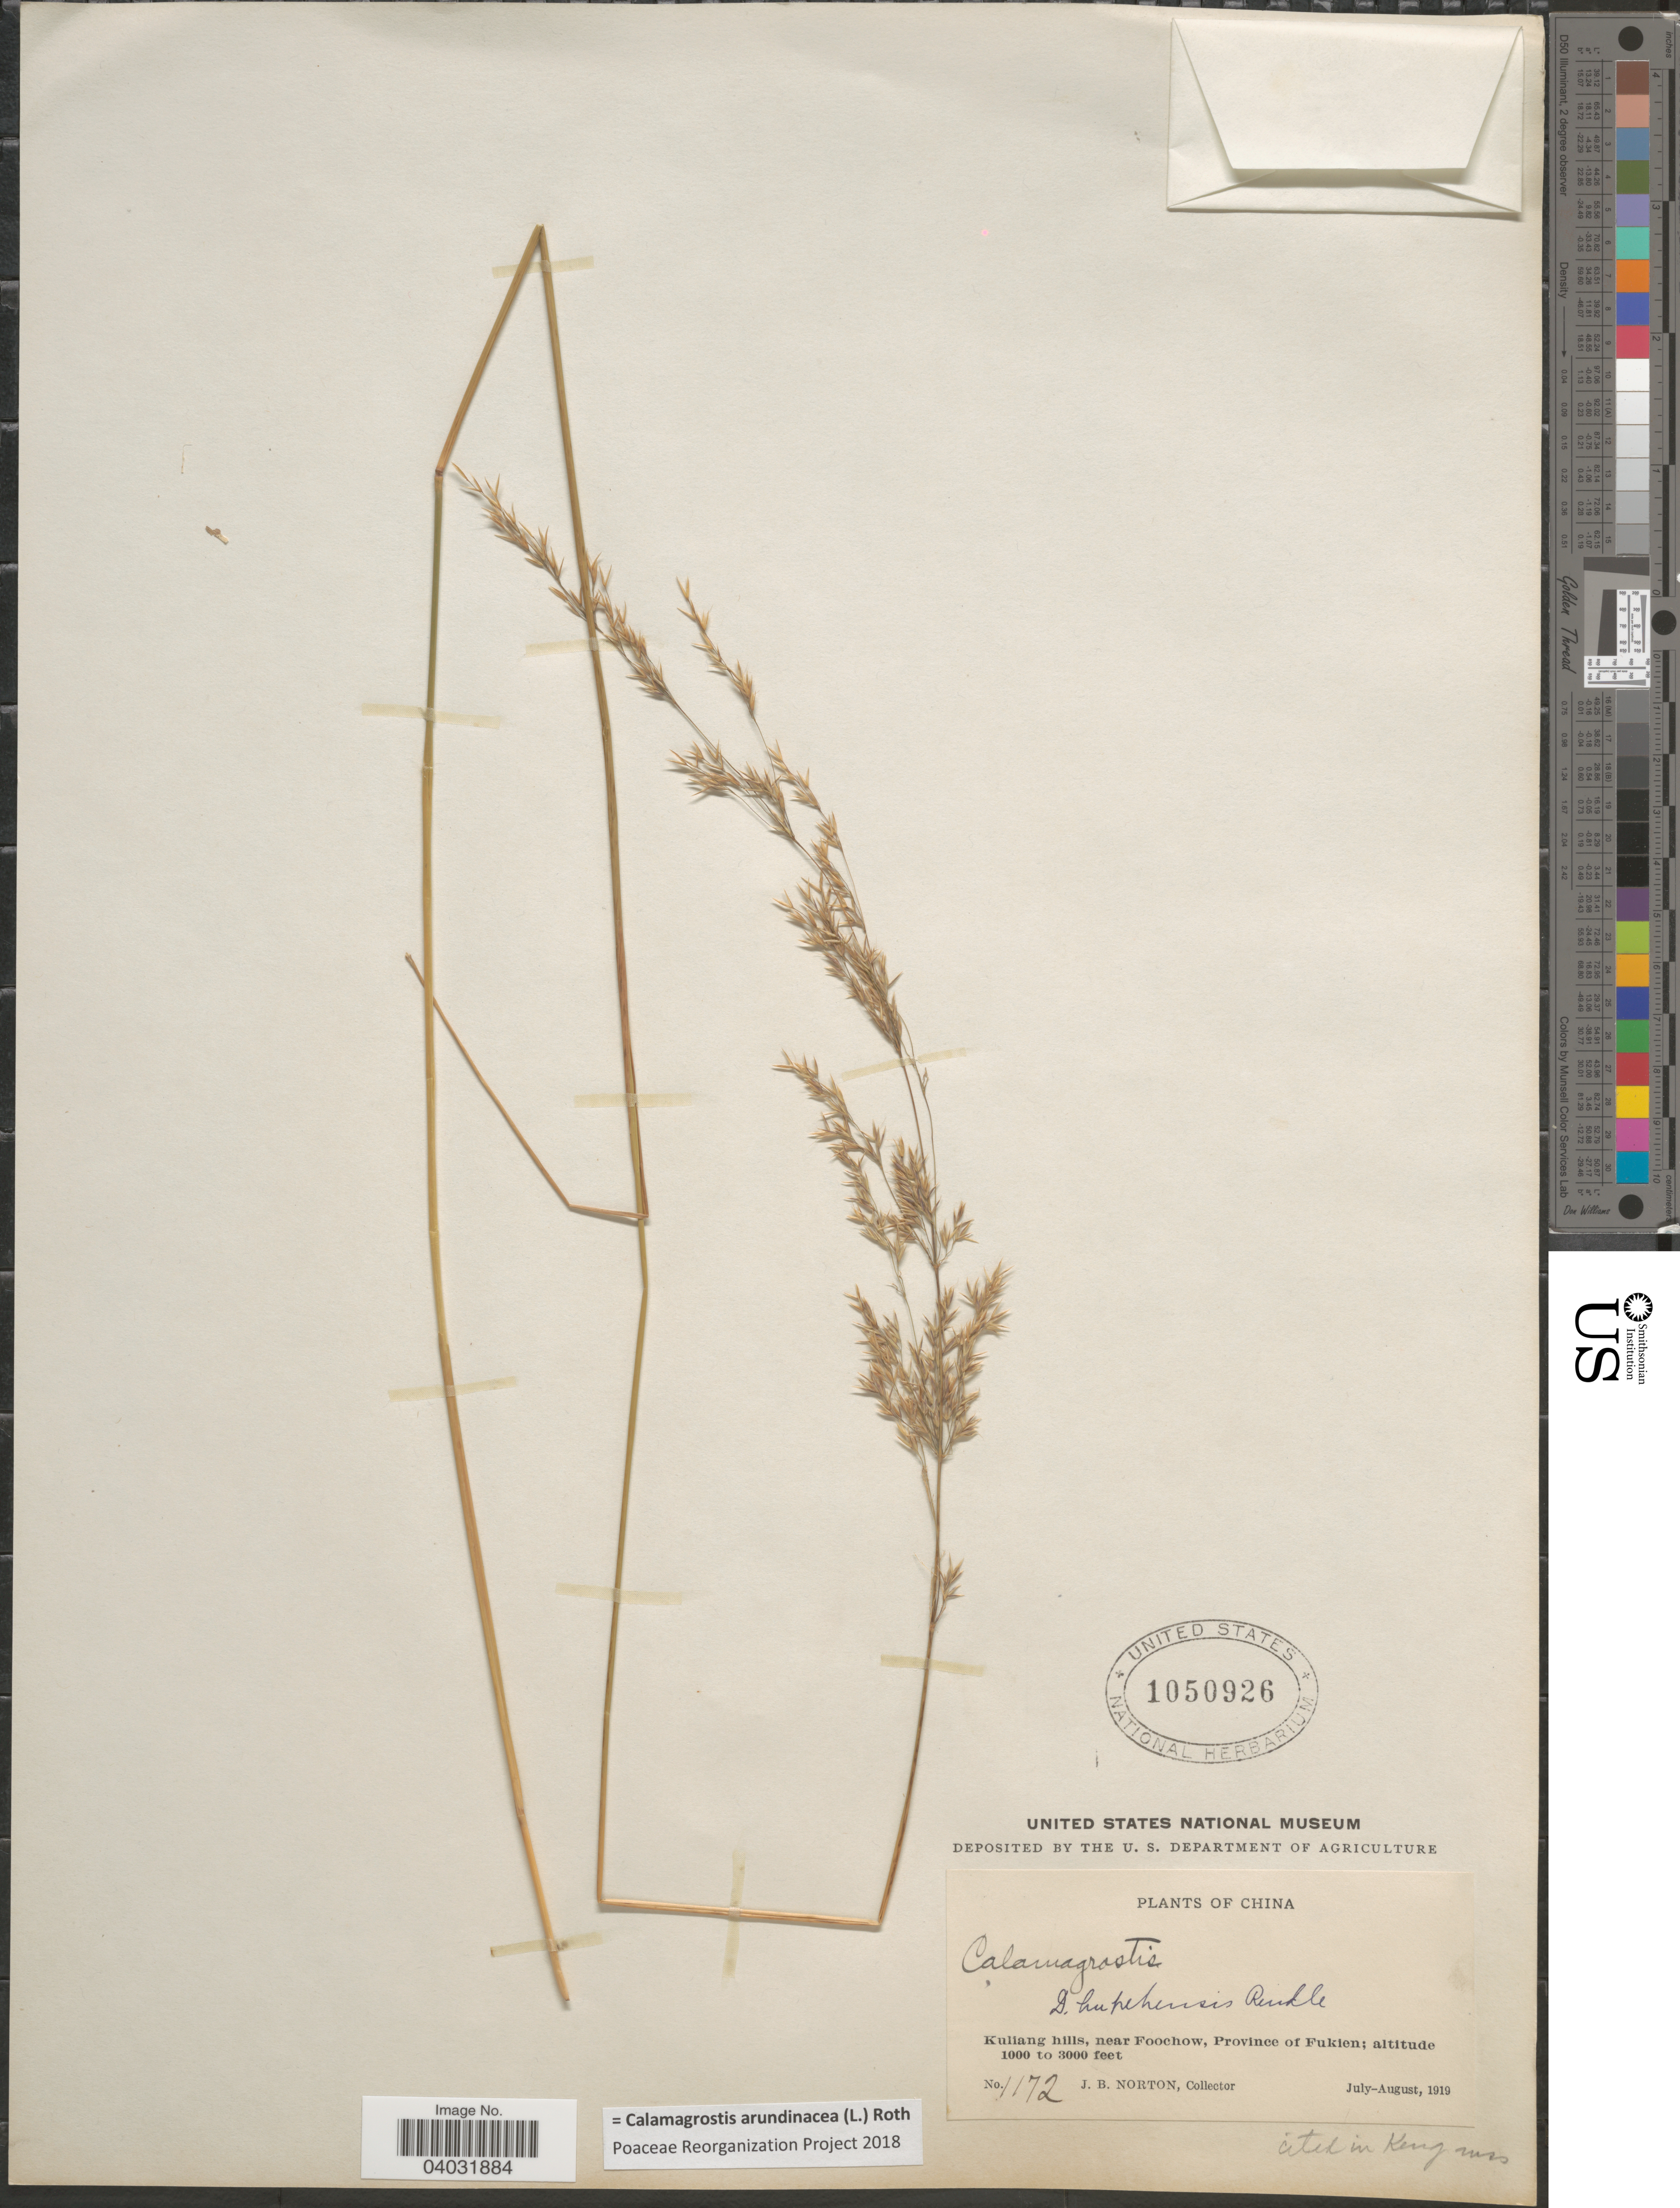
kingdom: Plantae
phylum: Tracheophyta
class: Liliopsida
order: Poales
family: Poaceae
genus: Calamagrostis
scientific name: Calamagrostis arundinacea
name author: (L.) Roth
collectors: J. B. Norton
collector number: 1172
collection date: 1919-07/1919-08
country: China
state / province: Fujian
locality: Kuliang hills, near Foochow, Province of Fukien.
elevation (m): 305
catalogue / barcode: US 1050926